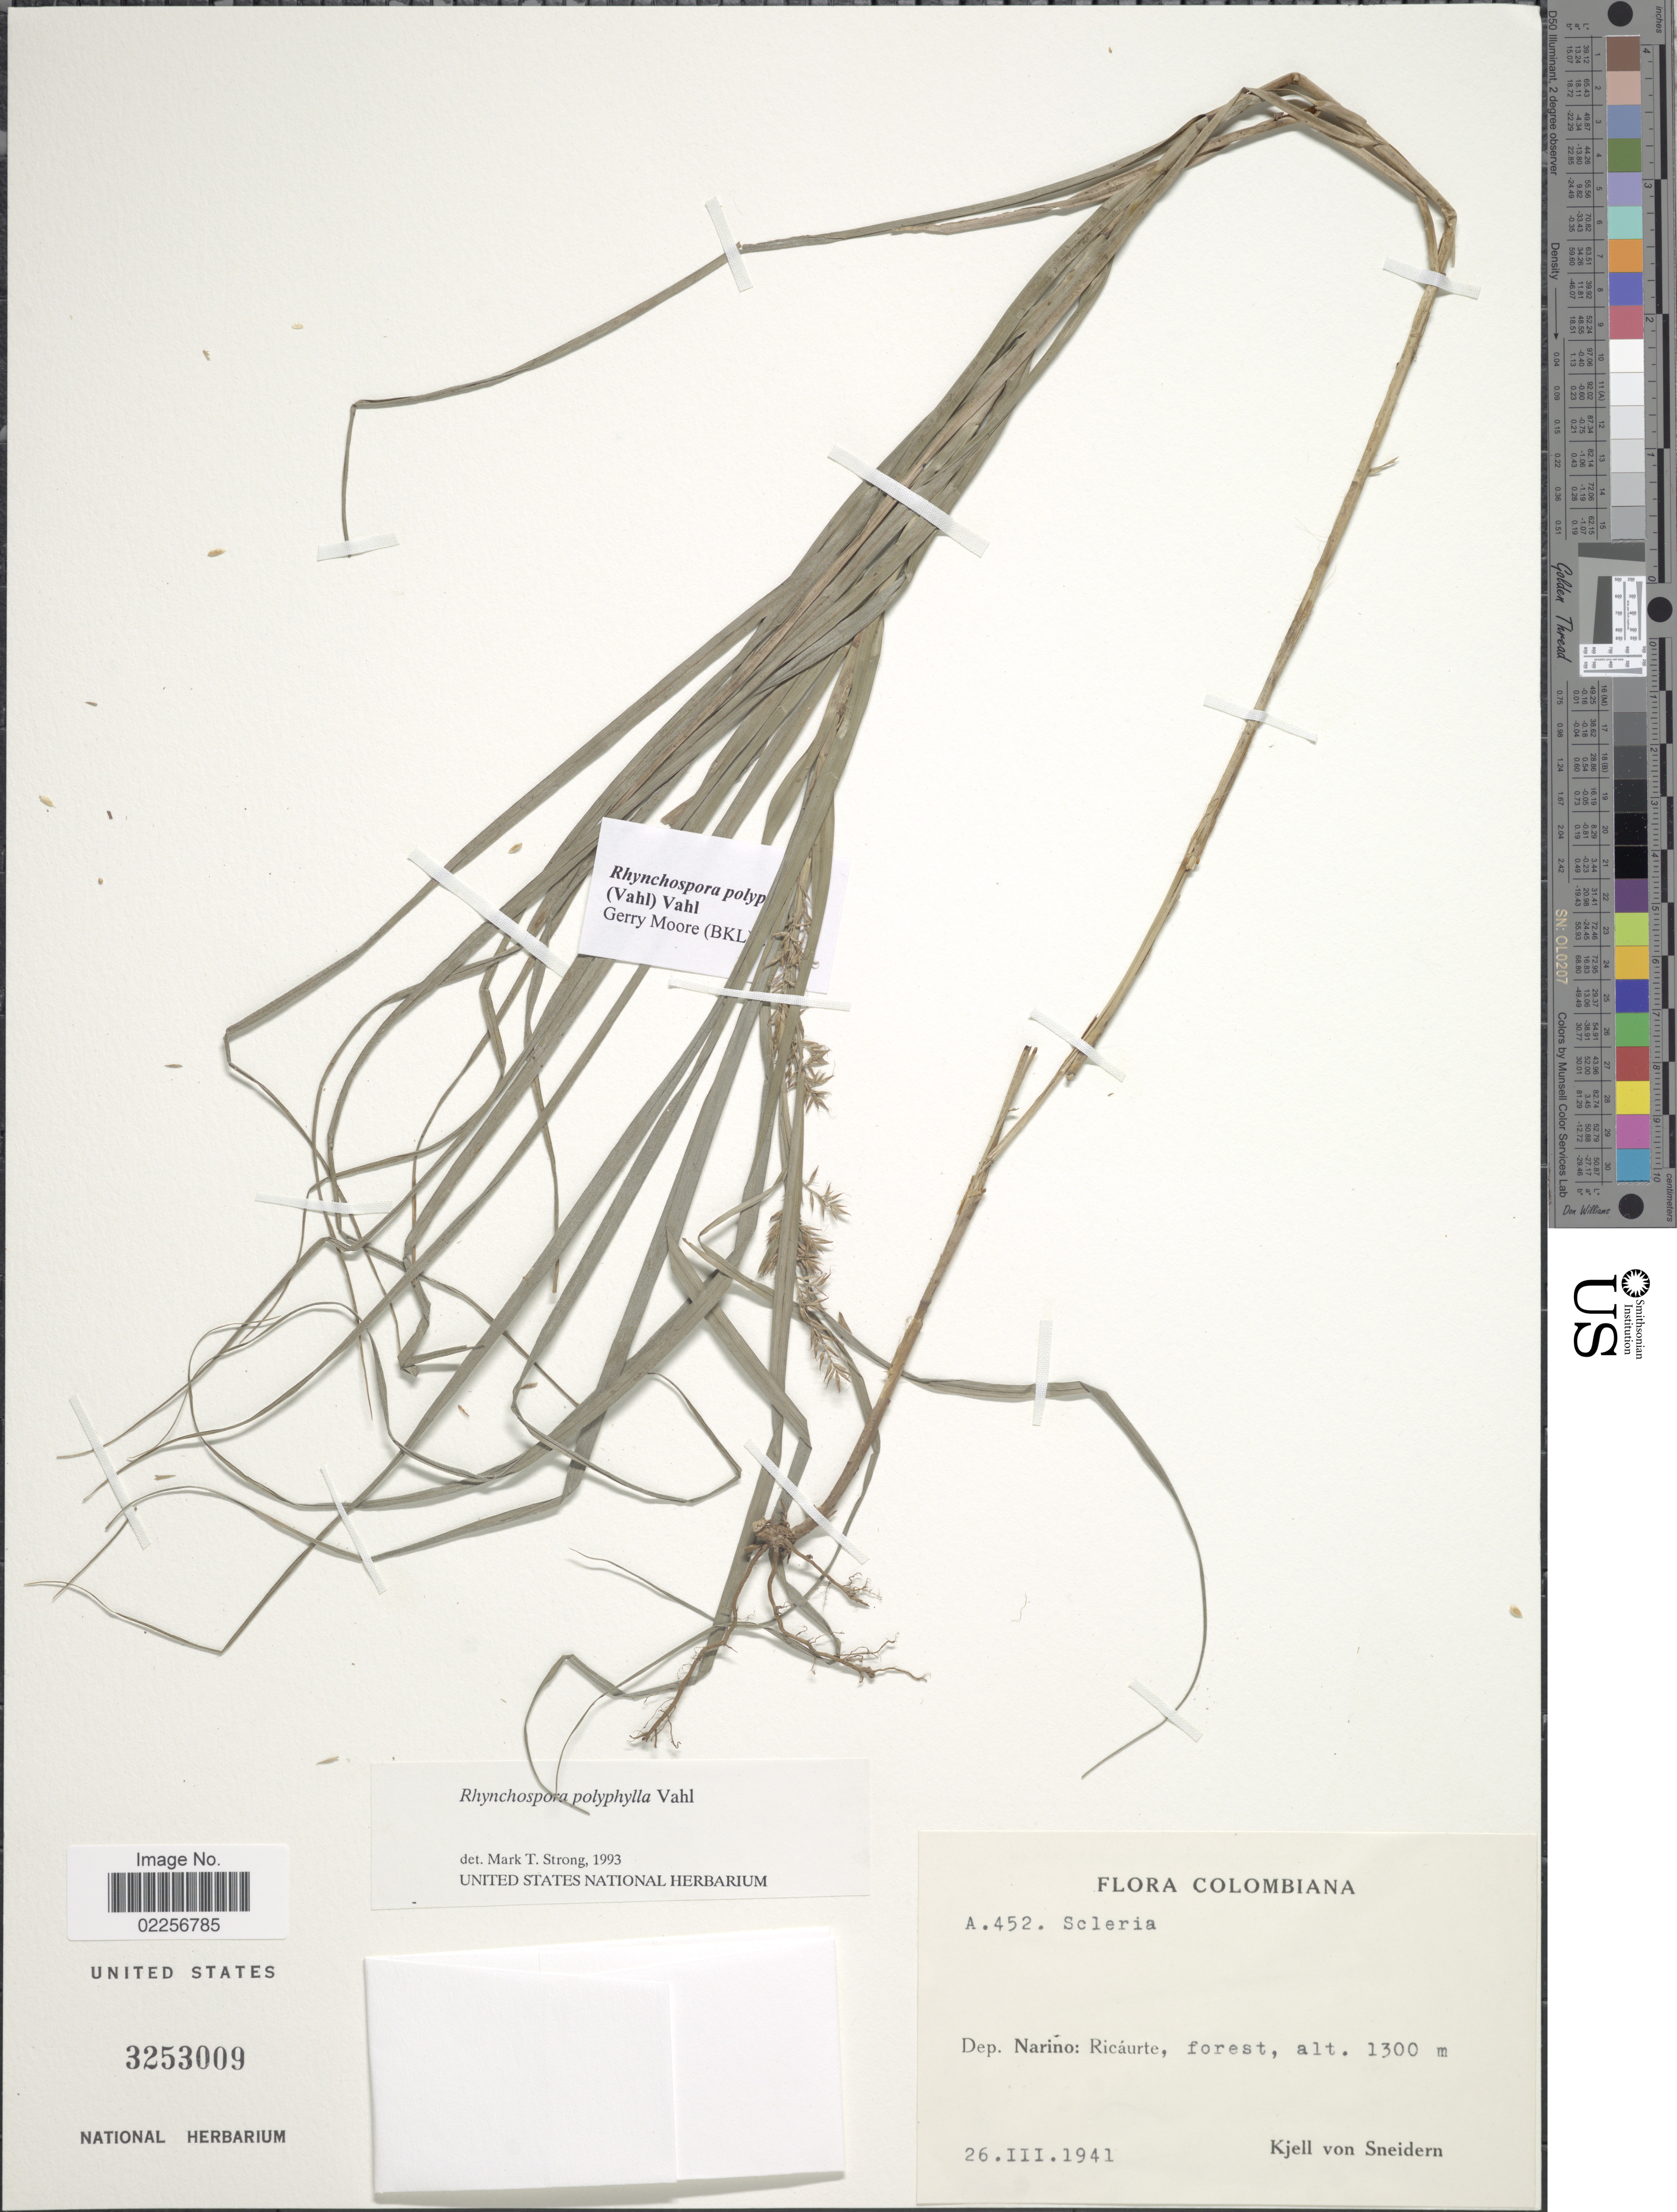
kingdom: Plantae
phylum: Tracheophyta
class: Liliopsida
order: Poales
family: Cyperaceae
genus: Rhynchospora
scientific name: Rhynchospora polyphylla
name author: (Vahl) Vahl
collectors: K. von Sneidern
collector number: A.452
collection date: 1941-03-26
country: Colombia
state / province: Nariño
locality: Ricaurte, forest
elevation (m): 1300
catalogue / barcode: US 3253009